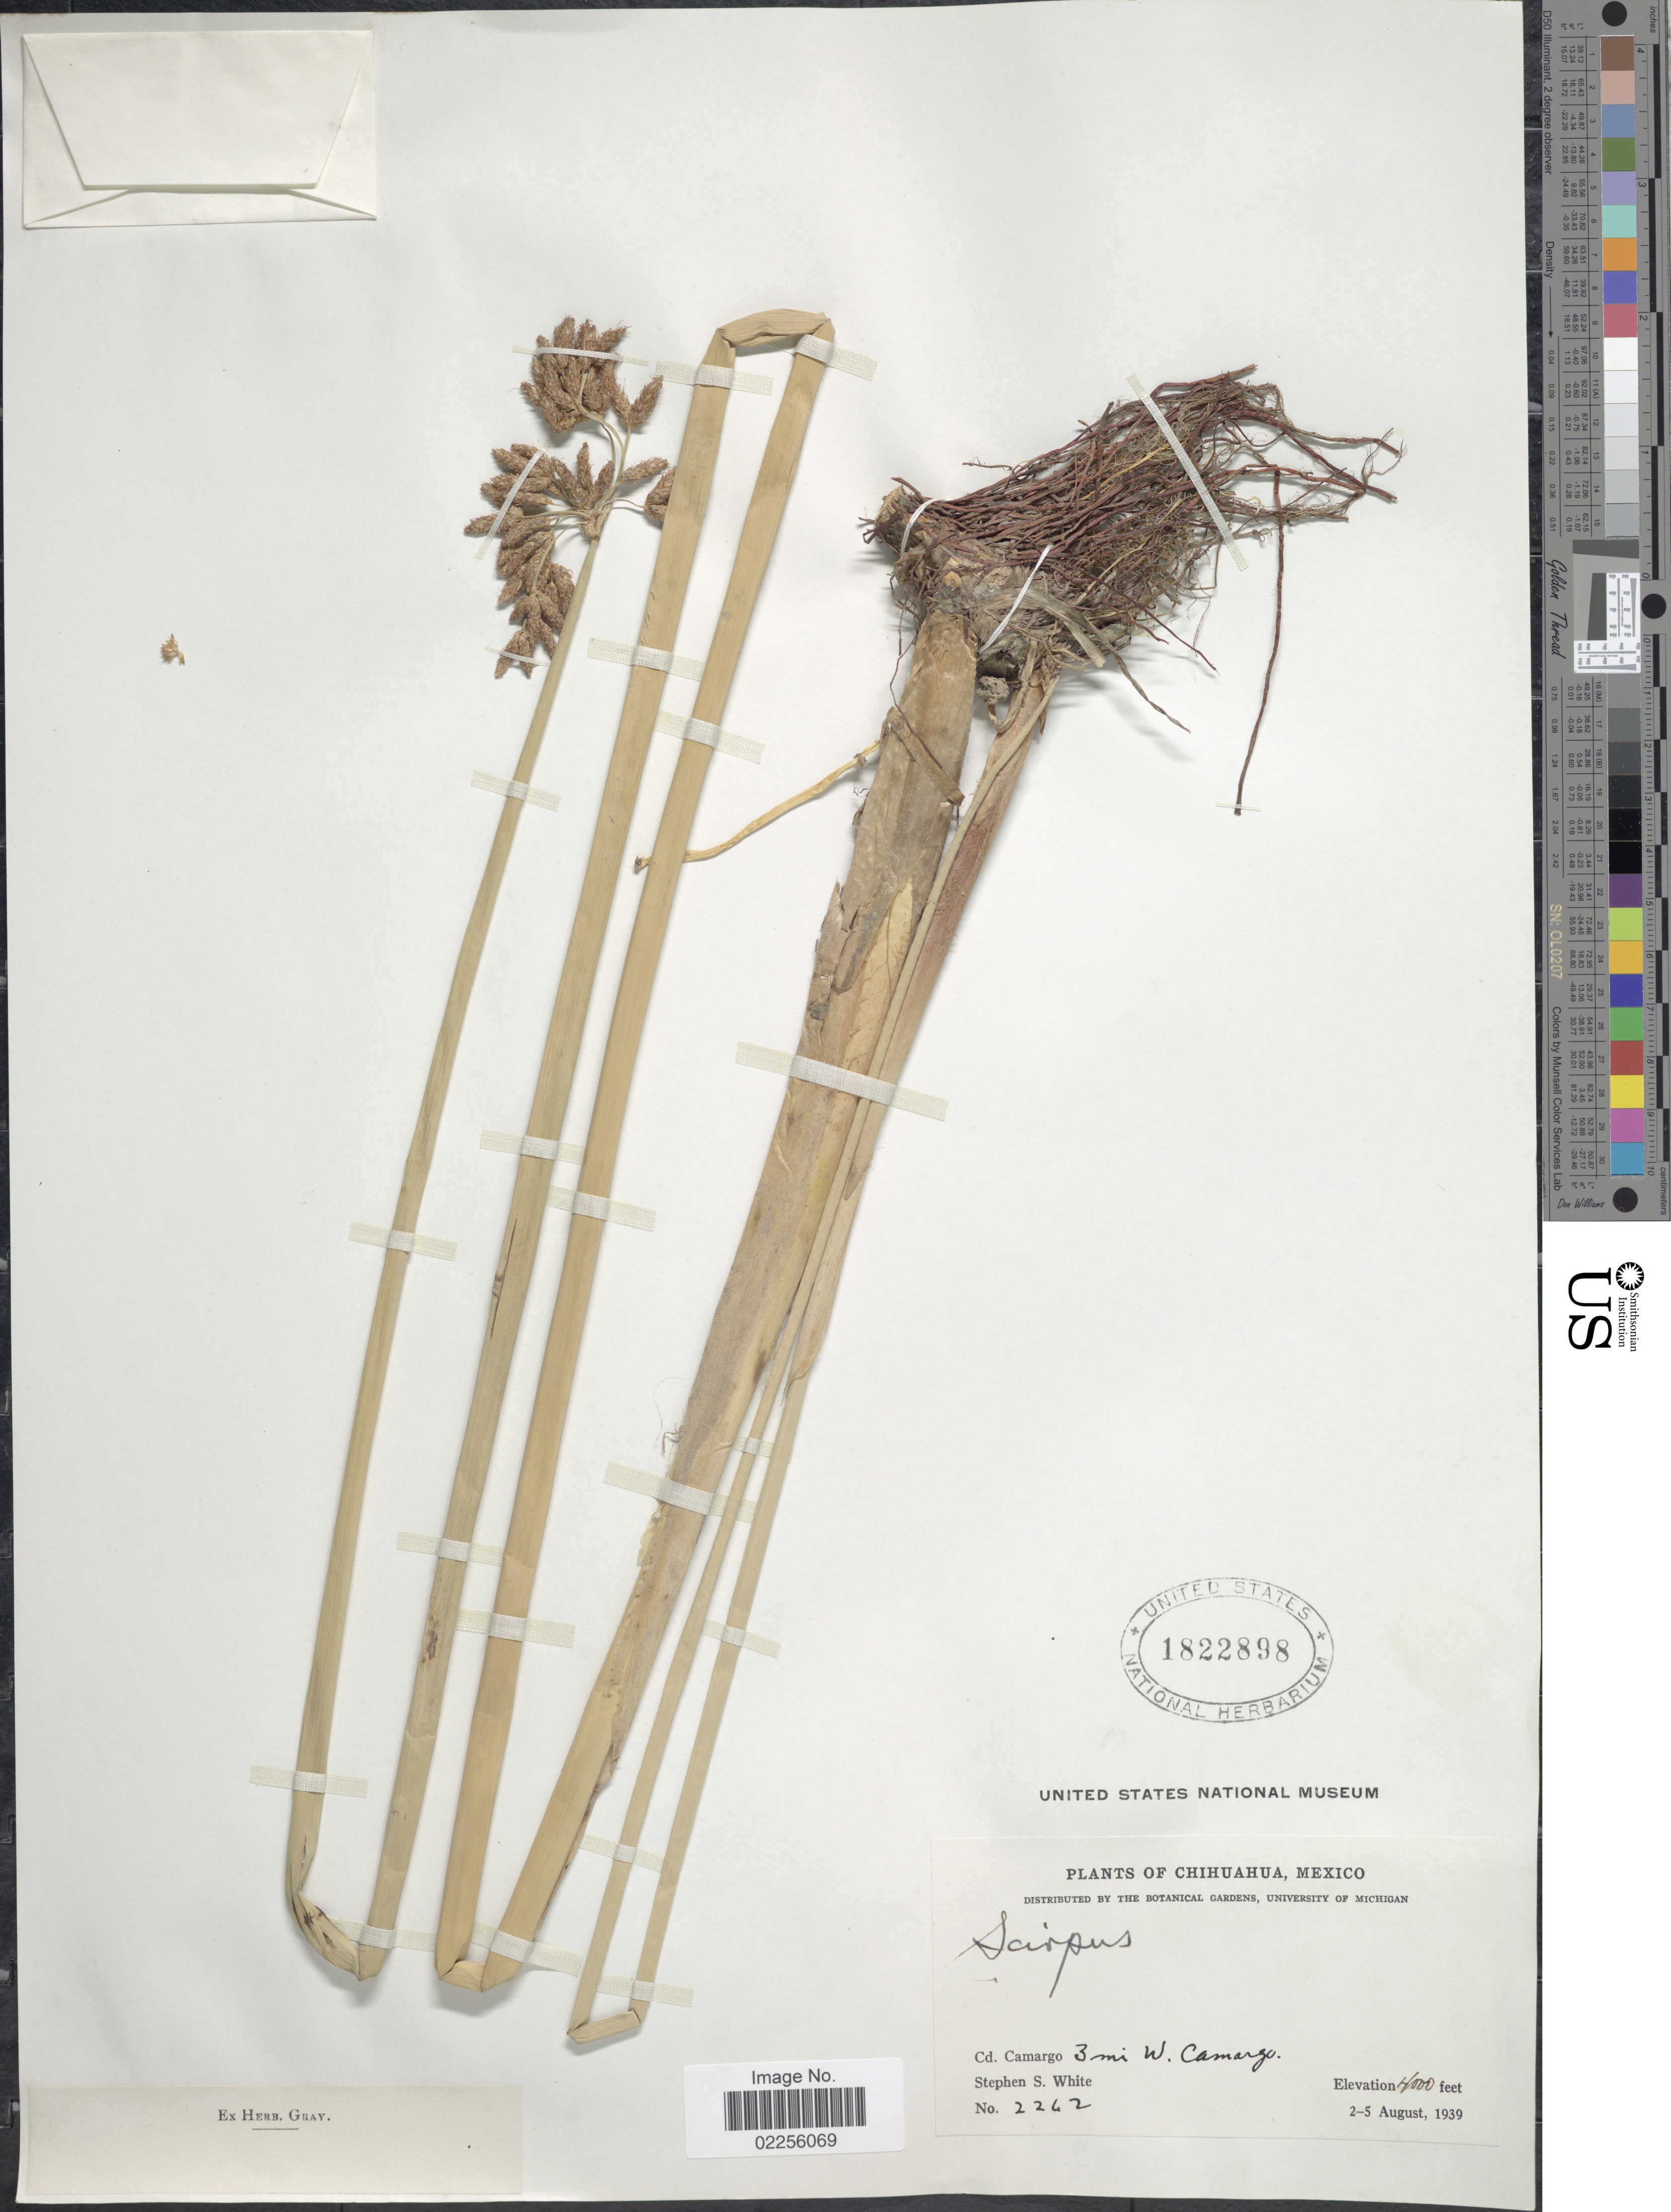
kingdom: Plantae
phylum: Tracheophyta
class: Liliopsida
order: Poales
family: Cyperaceae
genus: Schoenoplectus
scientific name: Schoenoplectus tabernaemontani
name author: (C.C. Gmel.) Palla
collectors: S. S. White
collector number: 2242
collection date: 1939-08-02/1939-08-05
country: Mexico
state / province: Chihuahua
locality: Cd Camargo, 3 mi W. Camargo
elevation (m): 1219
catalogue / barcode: US 1822898